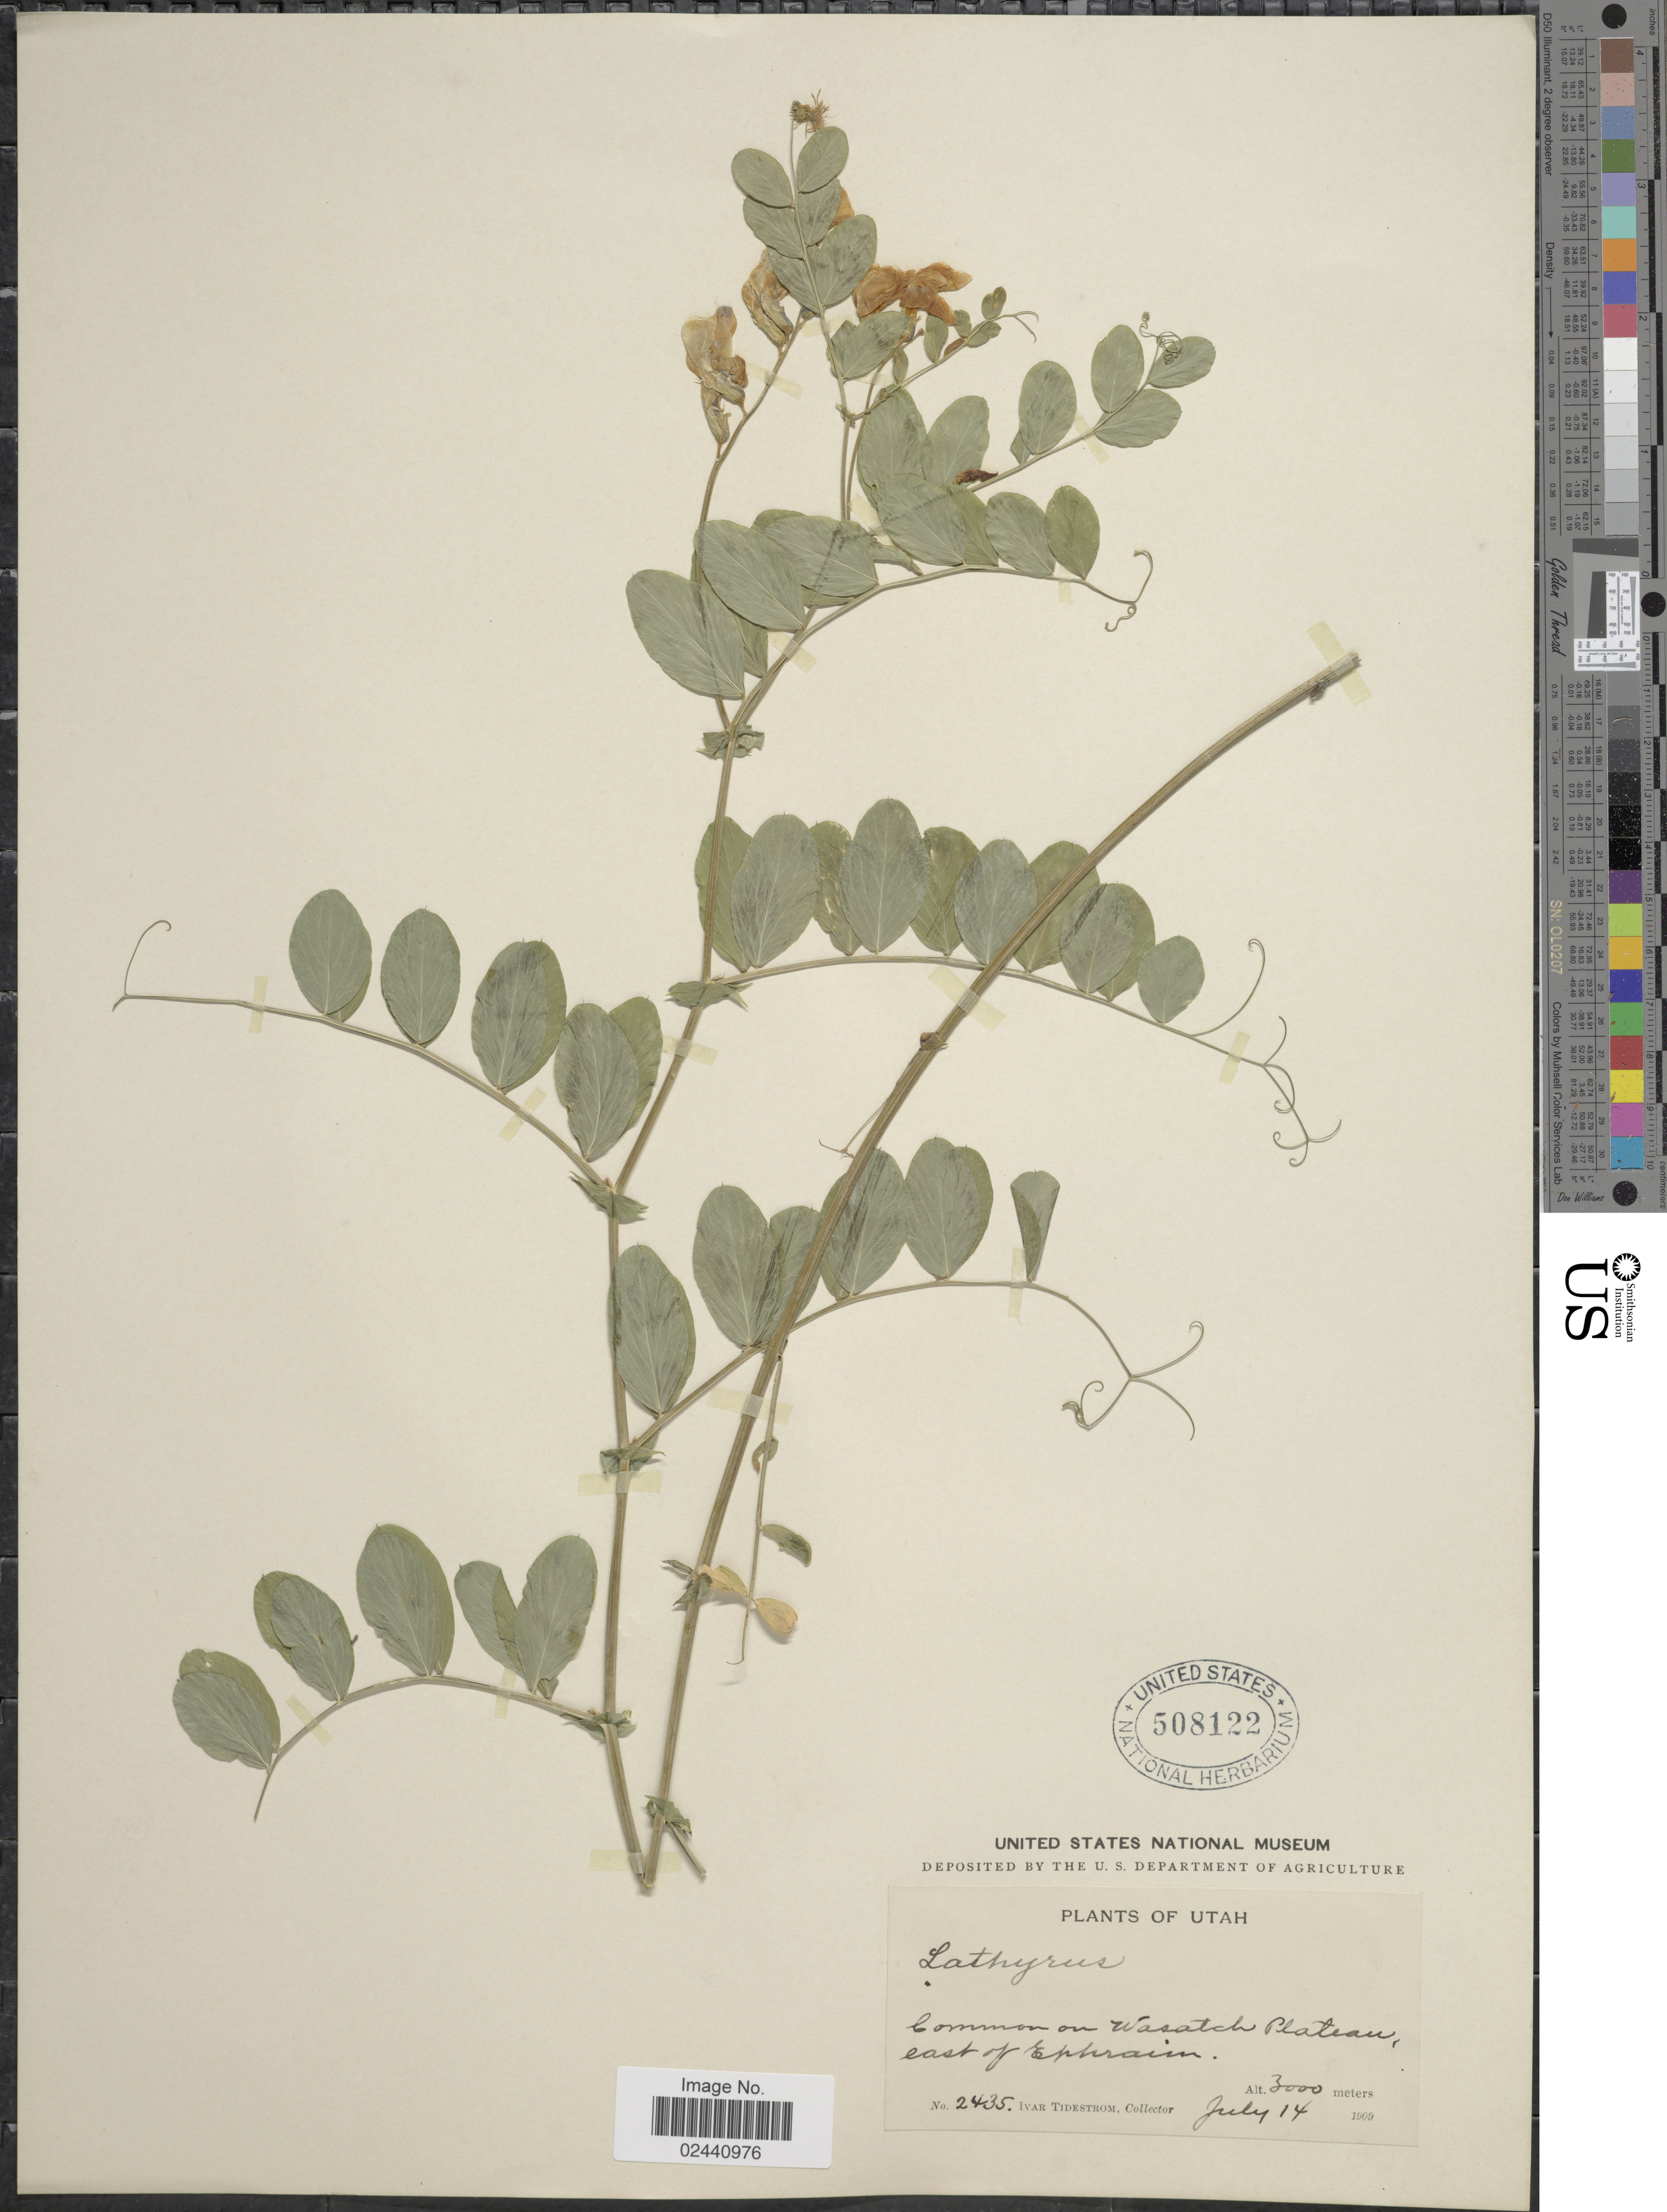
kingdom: Plantae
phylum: Tracheophyta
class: Magnoliopsida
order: Fabales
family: Fabaceae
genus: Lathyrus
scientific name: Lathyrus leucanthus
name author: Rydb.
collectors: I. F. Tidestrom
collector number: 2435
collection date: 1909-07-14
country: United States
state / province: Utah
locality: On Wasatch Plateau, east of Ephraim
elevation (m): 3000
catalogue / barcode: US 508122